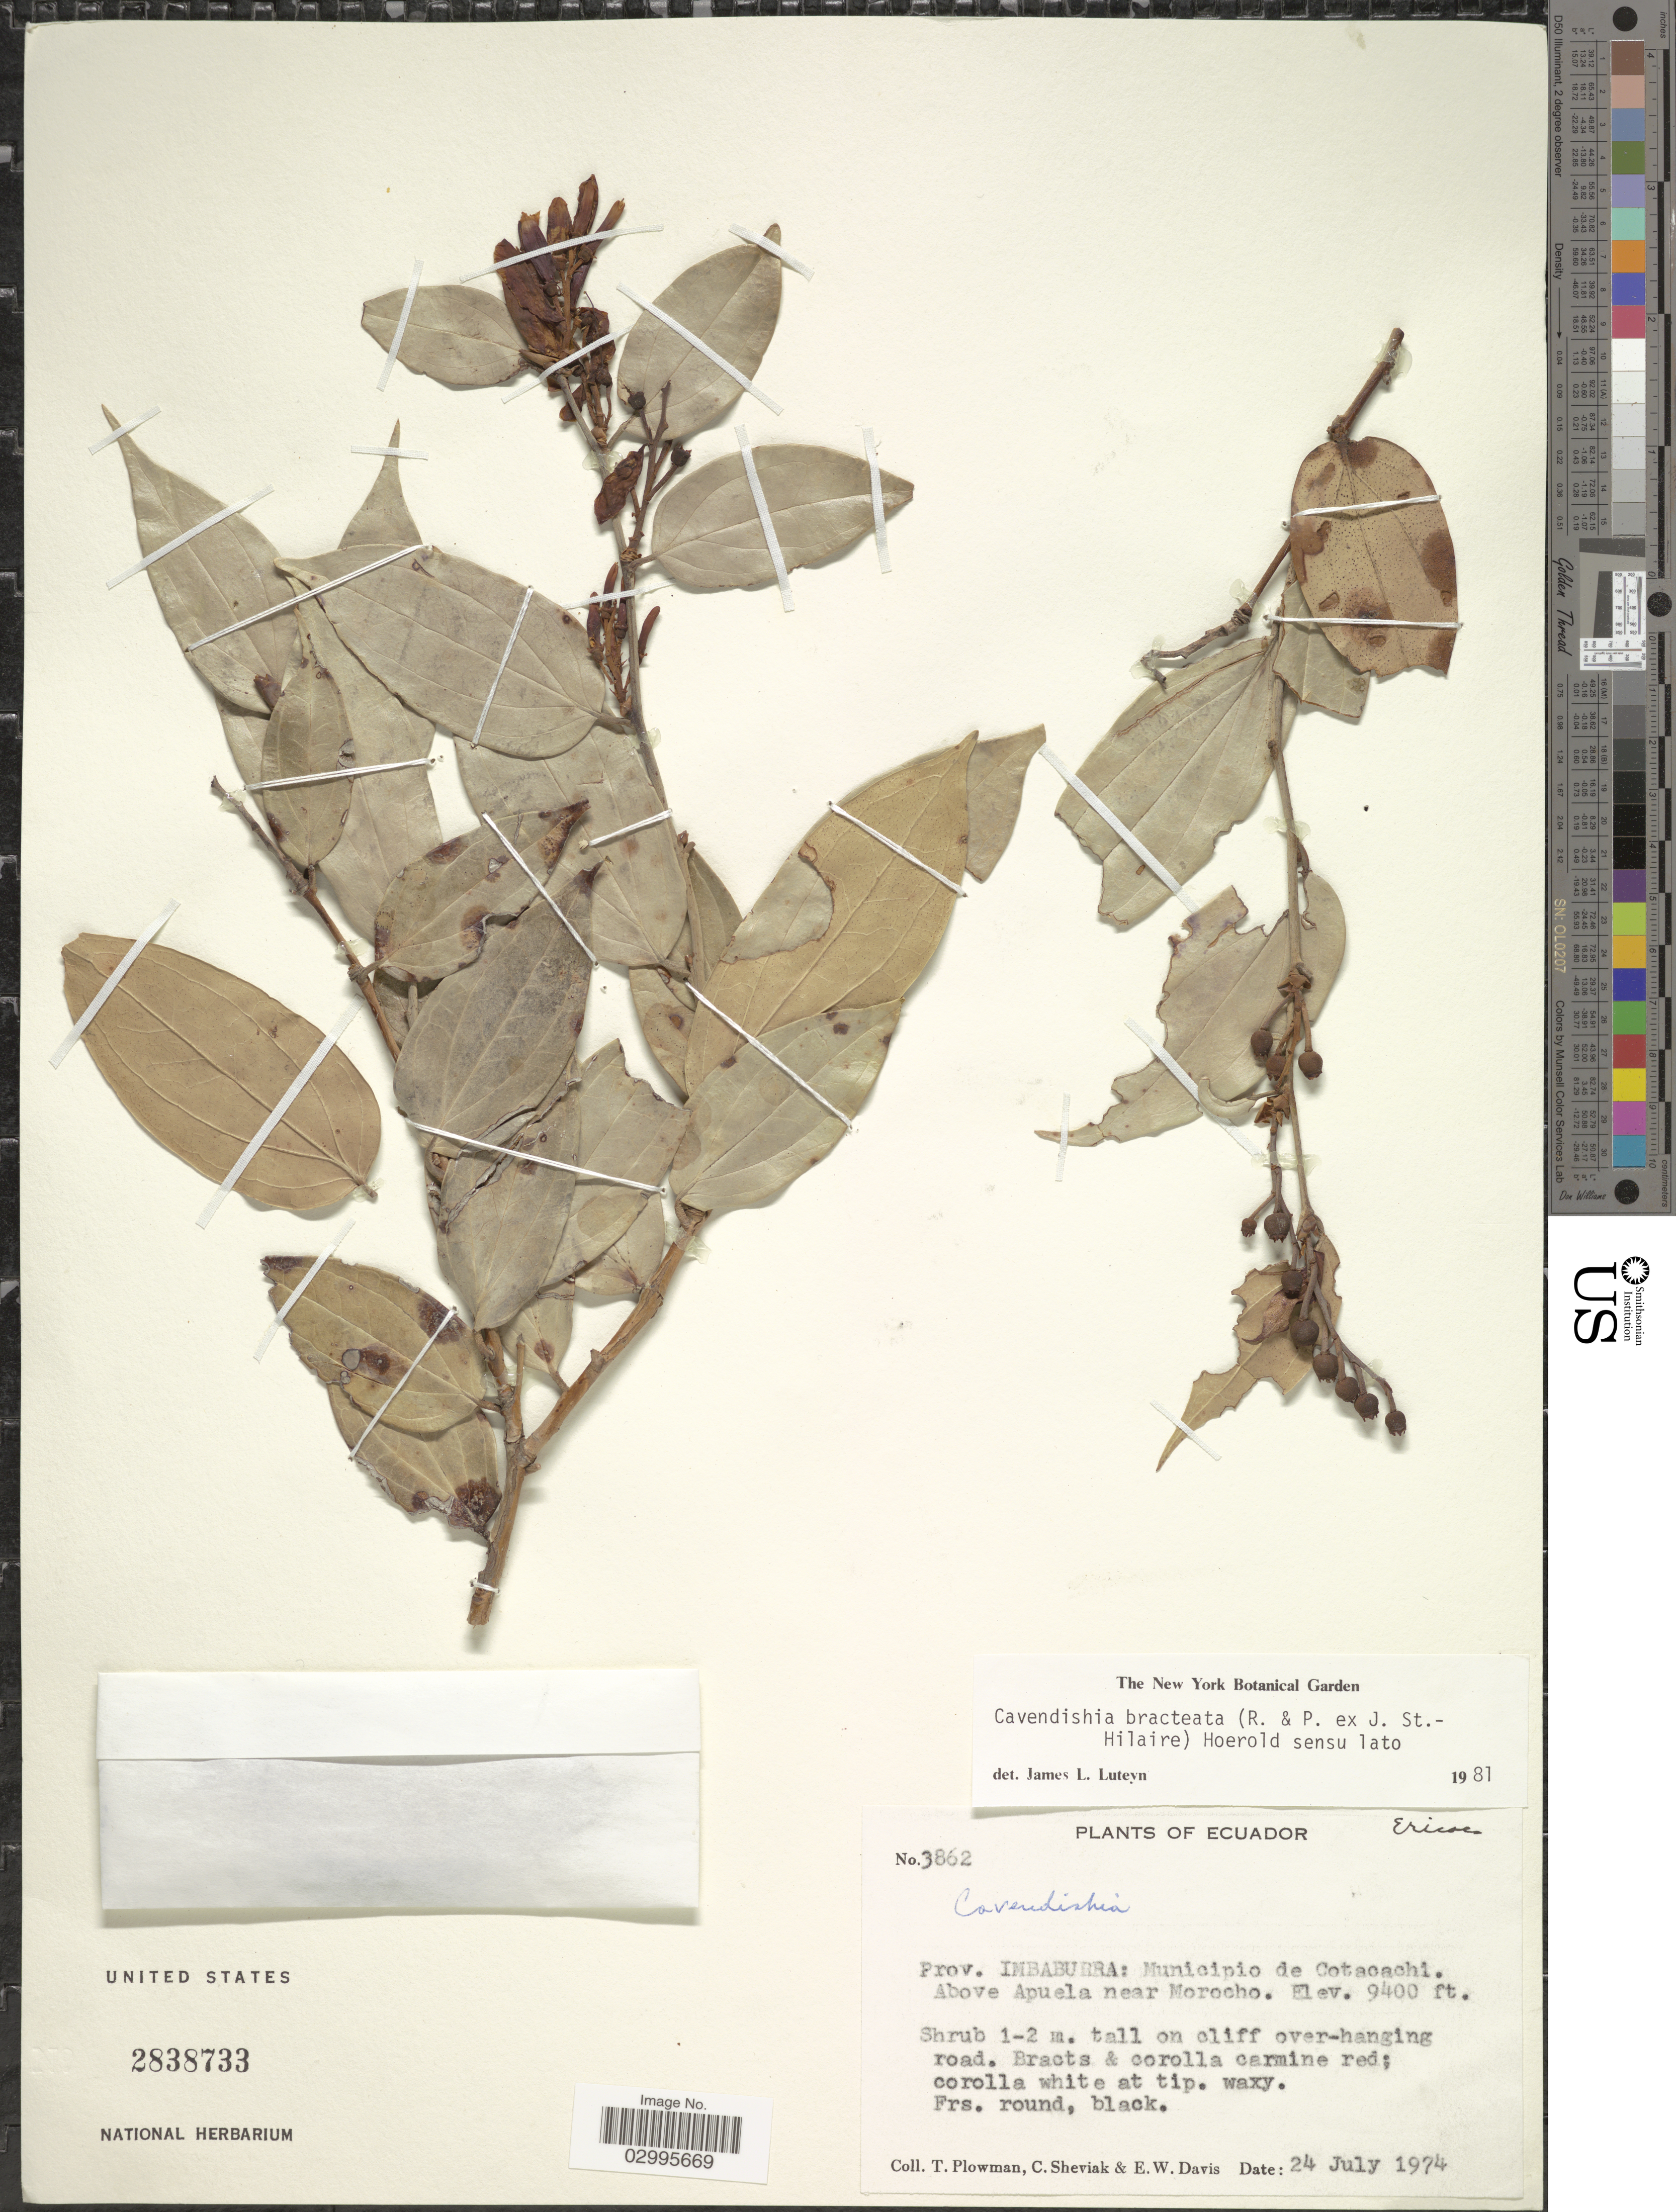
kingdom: Plantae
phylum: Tracheophyta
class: Magnoliopsida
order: Ericales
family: Ericaceae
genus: Cavendishia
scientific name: Cavendishia bracteata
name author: (Ruiz & Pav. ex J. St.-Hil.) Hoerold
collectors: T. Plowman, C. J. Sheviak & E. W. Davis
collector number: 3862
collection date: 1974-07-24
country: Ecuador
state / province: Imbabura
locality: Municipio de Cotacachi. Above Apuela near Morocho.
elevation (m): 2865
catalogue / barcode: US 2838733